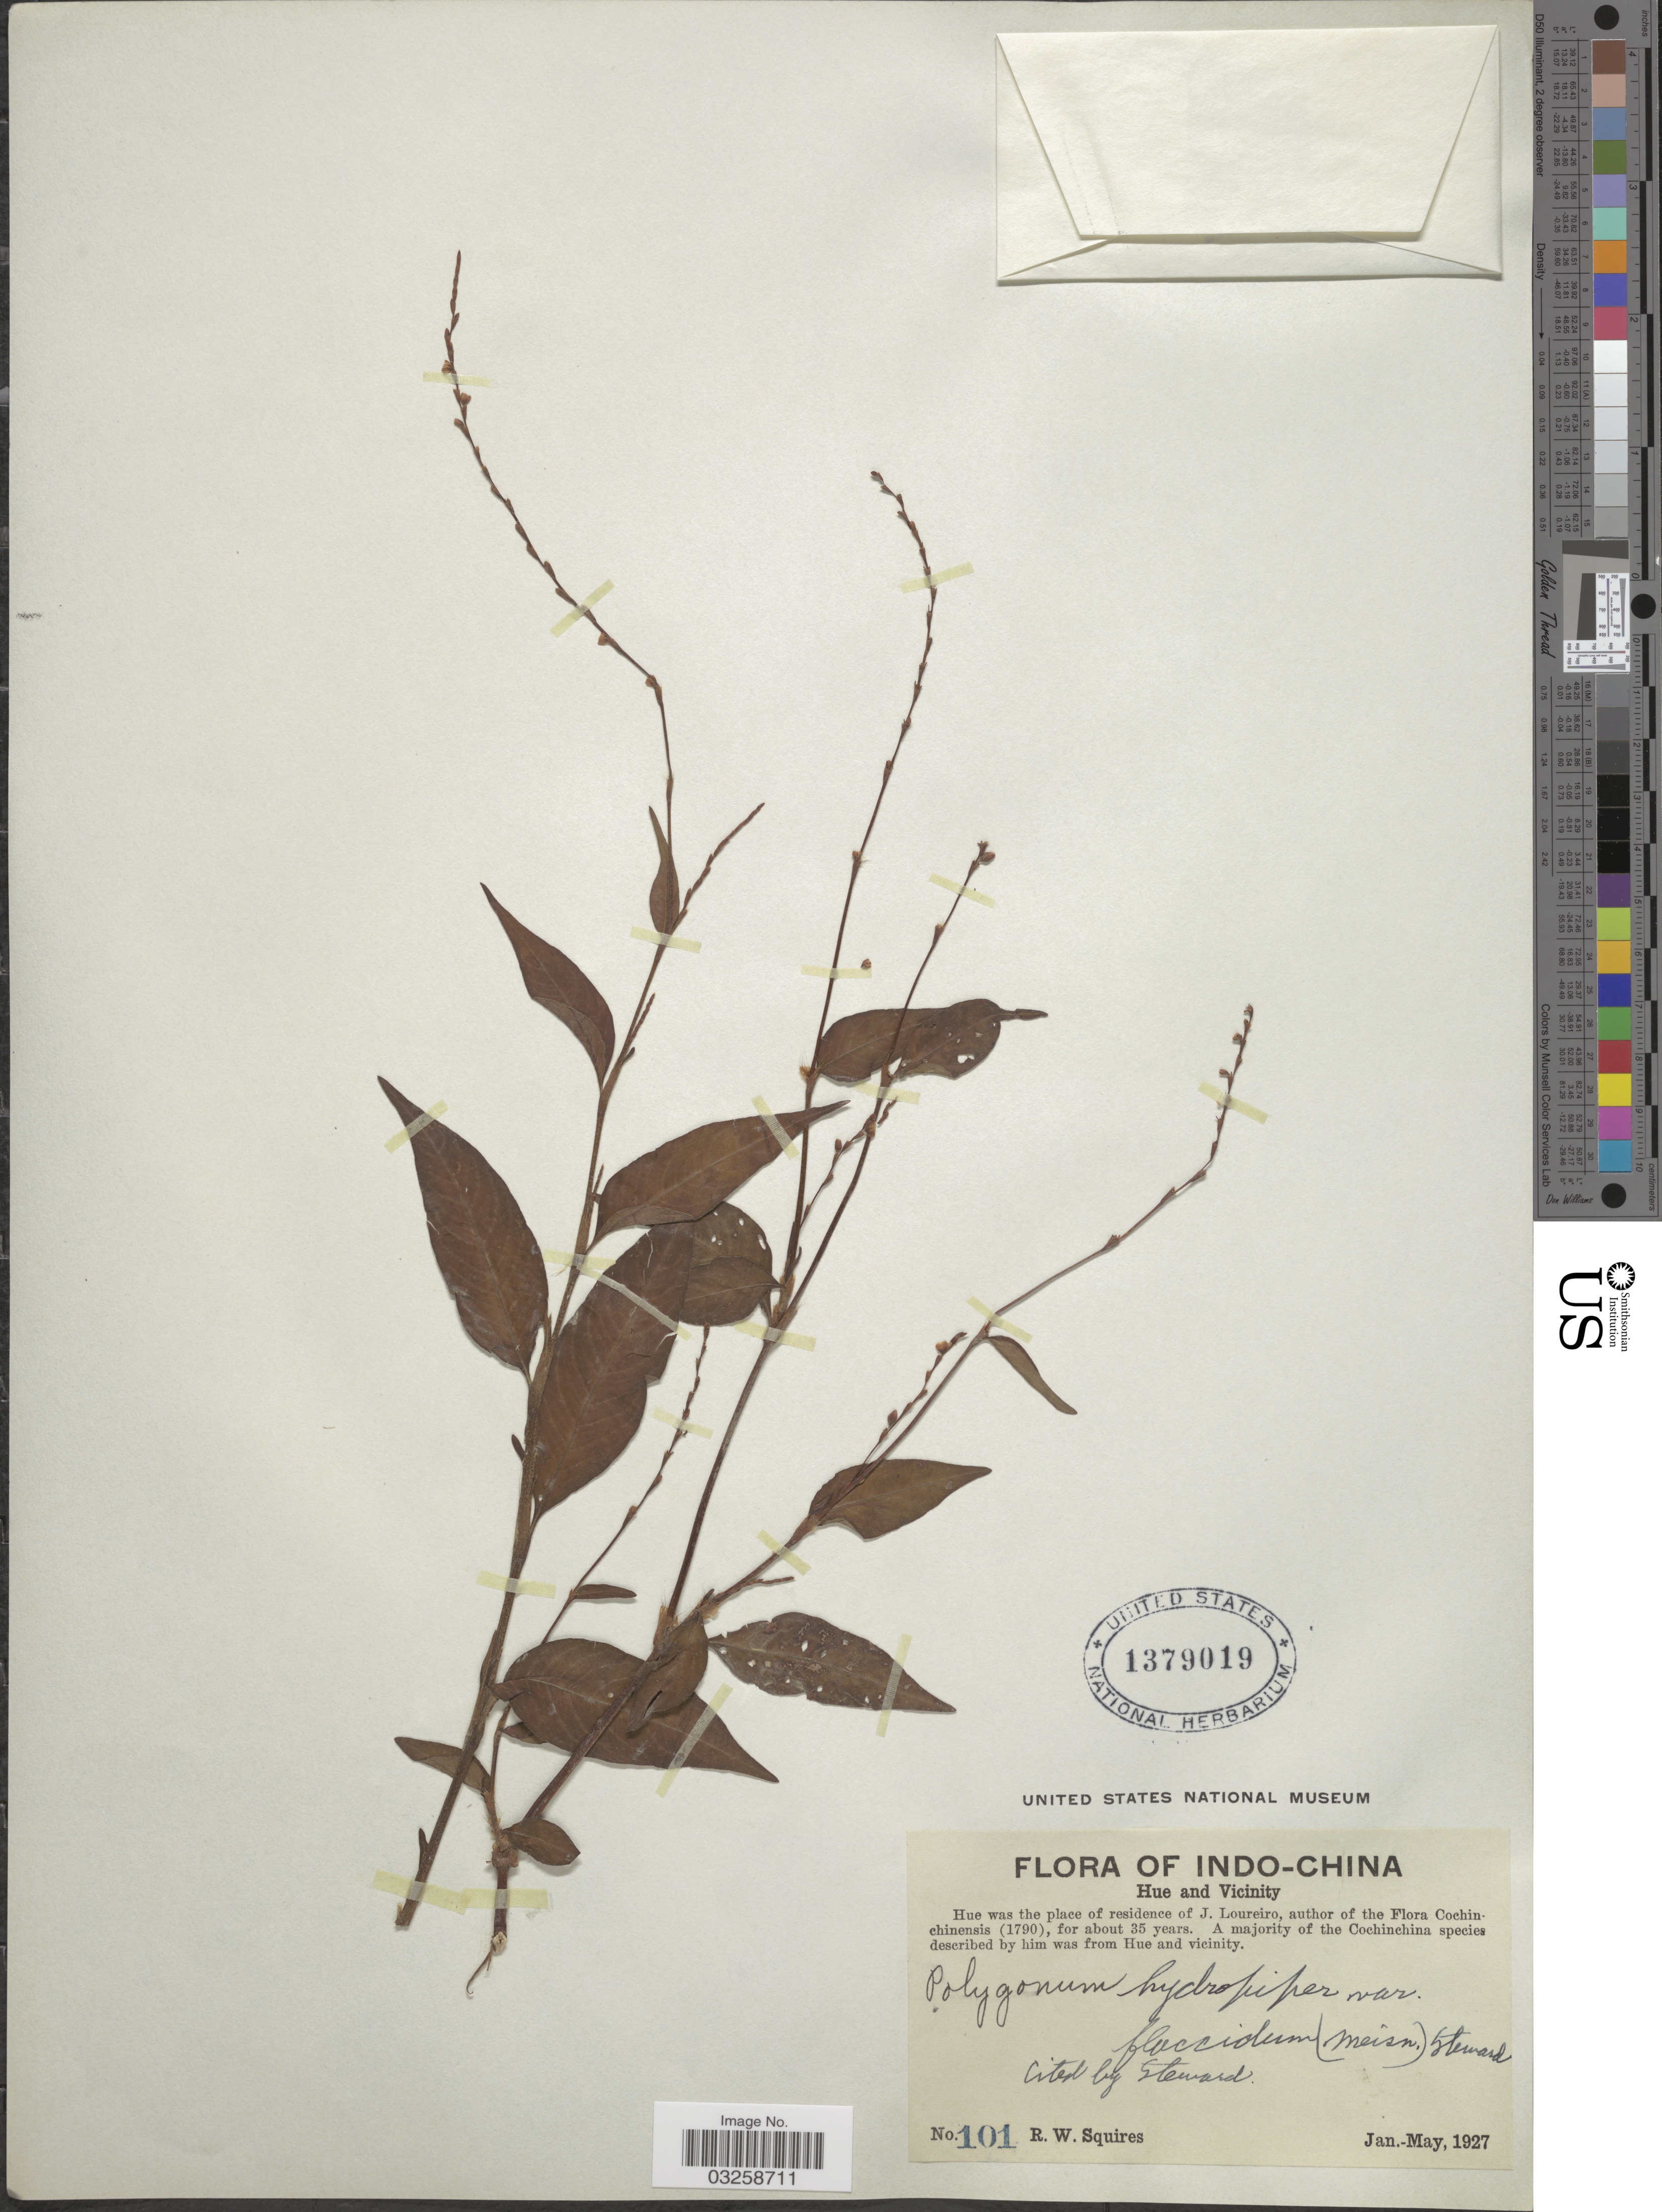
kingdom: Plantae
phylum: Tracheophyta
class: Magnoliopsida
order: Caryophyllales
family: Polygonaceae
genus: Polygonum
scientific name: Polygonum hydropiper var. flaccidum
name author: (Meisn.) Steward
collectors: R. Squires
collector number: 101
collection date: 1927-01/1927-05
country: Vietnam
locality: Indo-China. Hue and vicinity.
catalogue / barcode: US 1379019